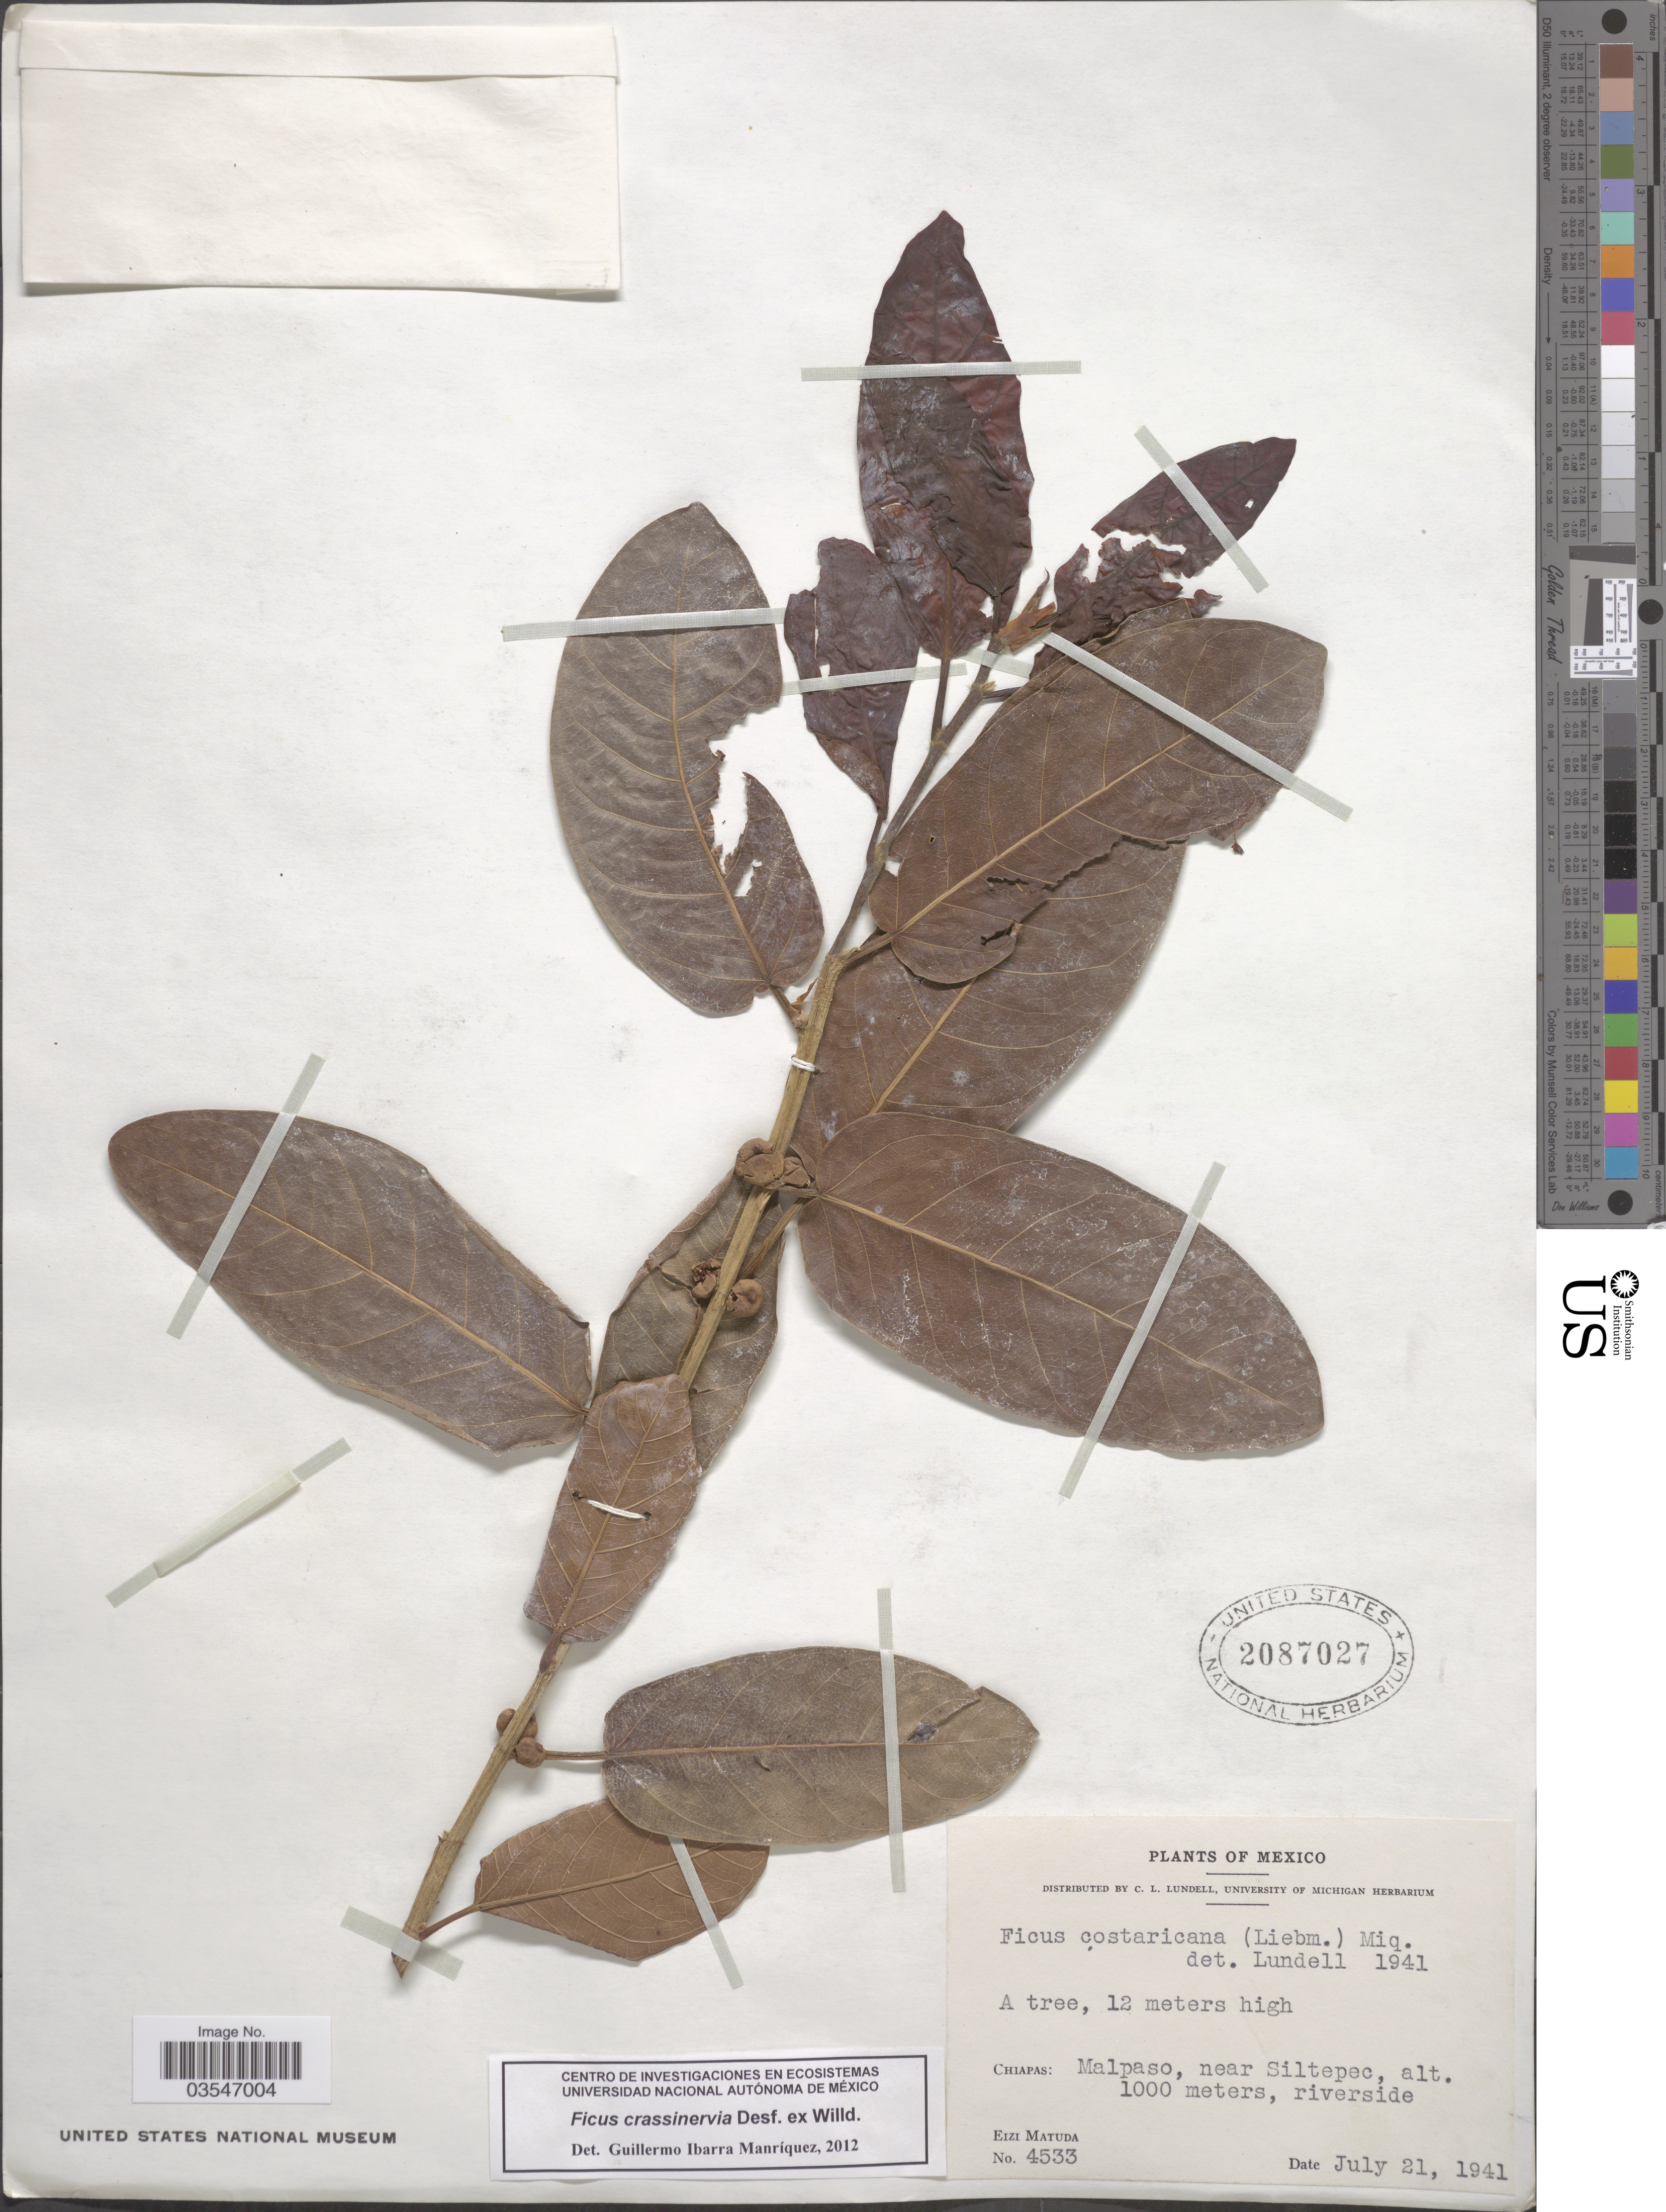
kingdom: Plantae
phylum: Tracheophyta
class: Magnoliopsida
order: Rosales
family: Moraceae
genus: Ficus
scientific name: Ficus crassinervia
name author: Desf. ex Willd.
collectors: E. Matuda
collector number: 4533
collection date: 1941-07-21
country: Mexico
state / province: Chiapas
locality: Malpso, near Siltepec.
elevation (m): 1000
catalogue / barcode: US 2087027